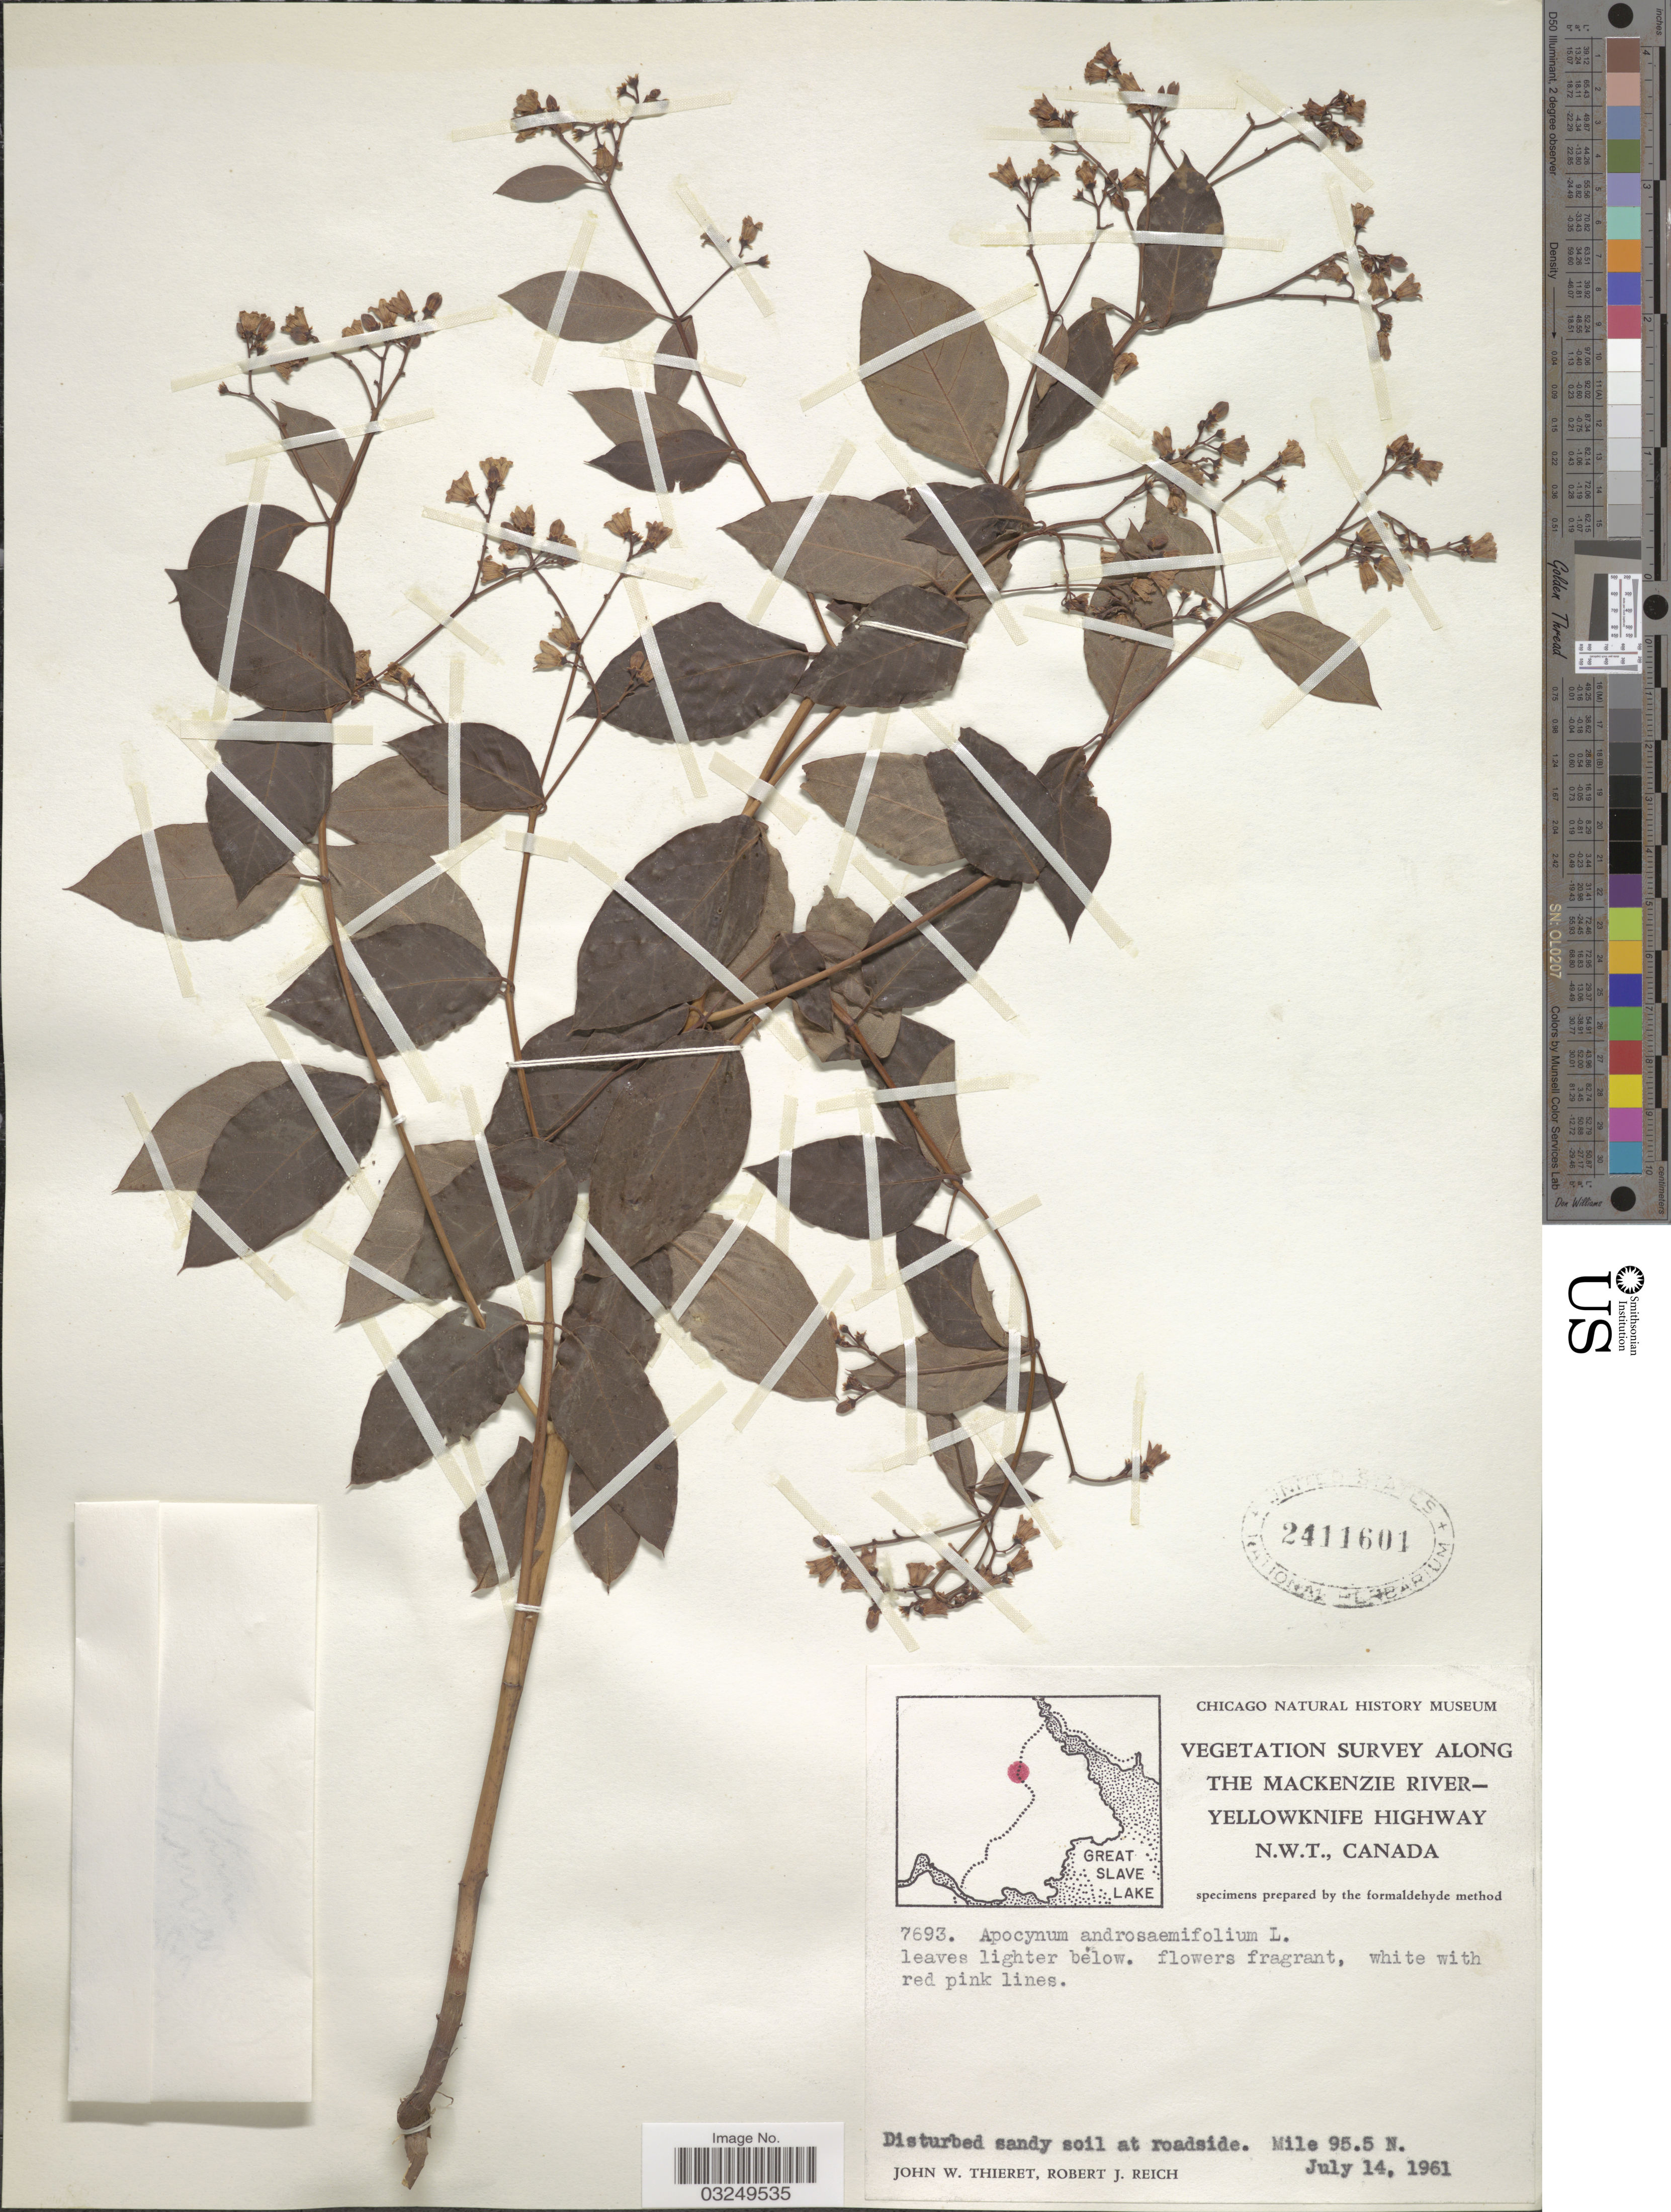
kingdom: Plantae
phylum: Tracheophyta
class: Magnoliopsida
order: Gentianales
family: Apocynaceae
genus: Apocynum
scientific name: Apocynum androsaemifolium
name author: L.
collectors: J. W. Thieret & R. Reich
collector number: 7693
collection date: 1961-07-14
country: Canada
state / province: Northwest Territories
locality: Along the Mackenzie River-Yellowknife Highway N. W. T. Mile 95.5 N.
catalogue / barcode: US 2411601